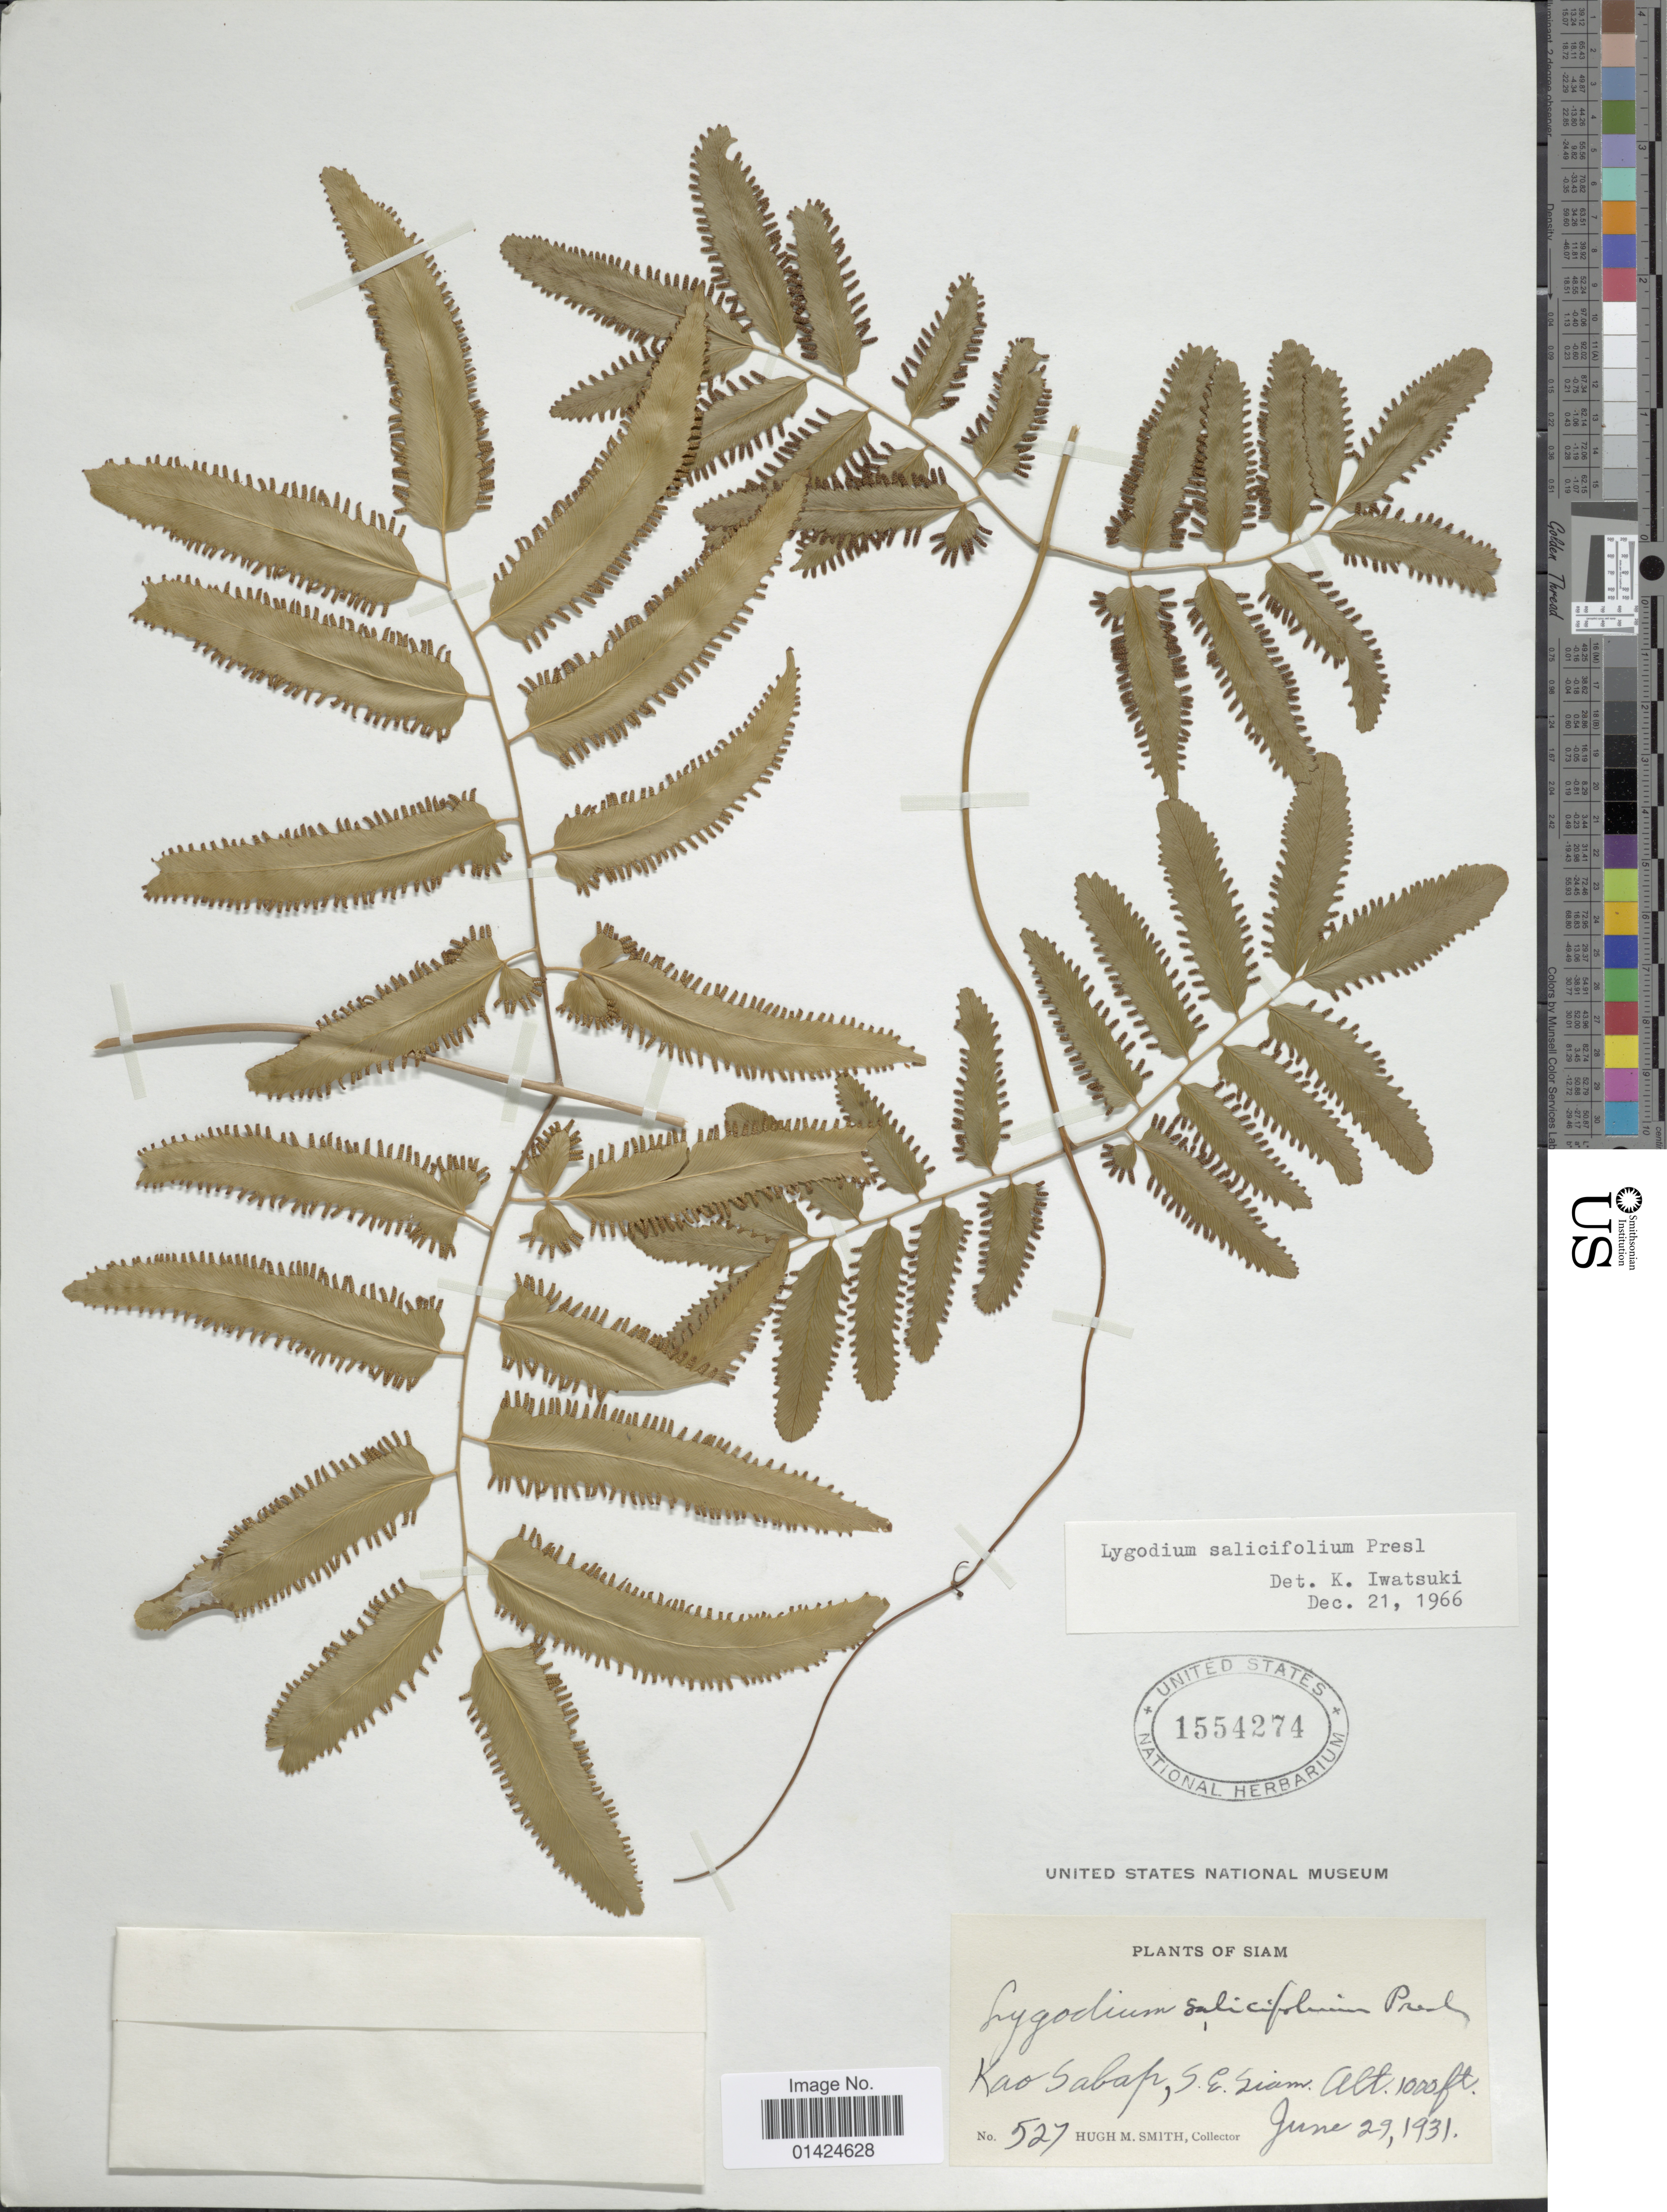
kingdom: Plantae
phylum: Tracheophyta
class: Polypodiopsida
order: Schizaeales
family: Lygodiaceae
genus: Lygodium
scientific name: Lygodium sailcifolium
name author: C. Presl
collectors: H. M. Smith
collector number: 527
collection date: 1931-06-29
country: Thailand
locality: Kao Sabap, S.E. Siam.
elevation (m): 305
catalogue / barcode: US 1554274